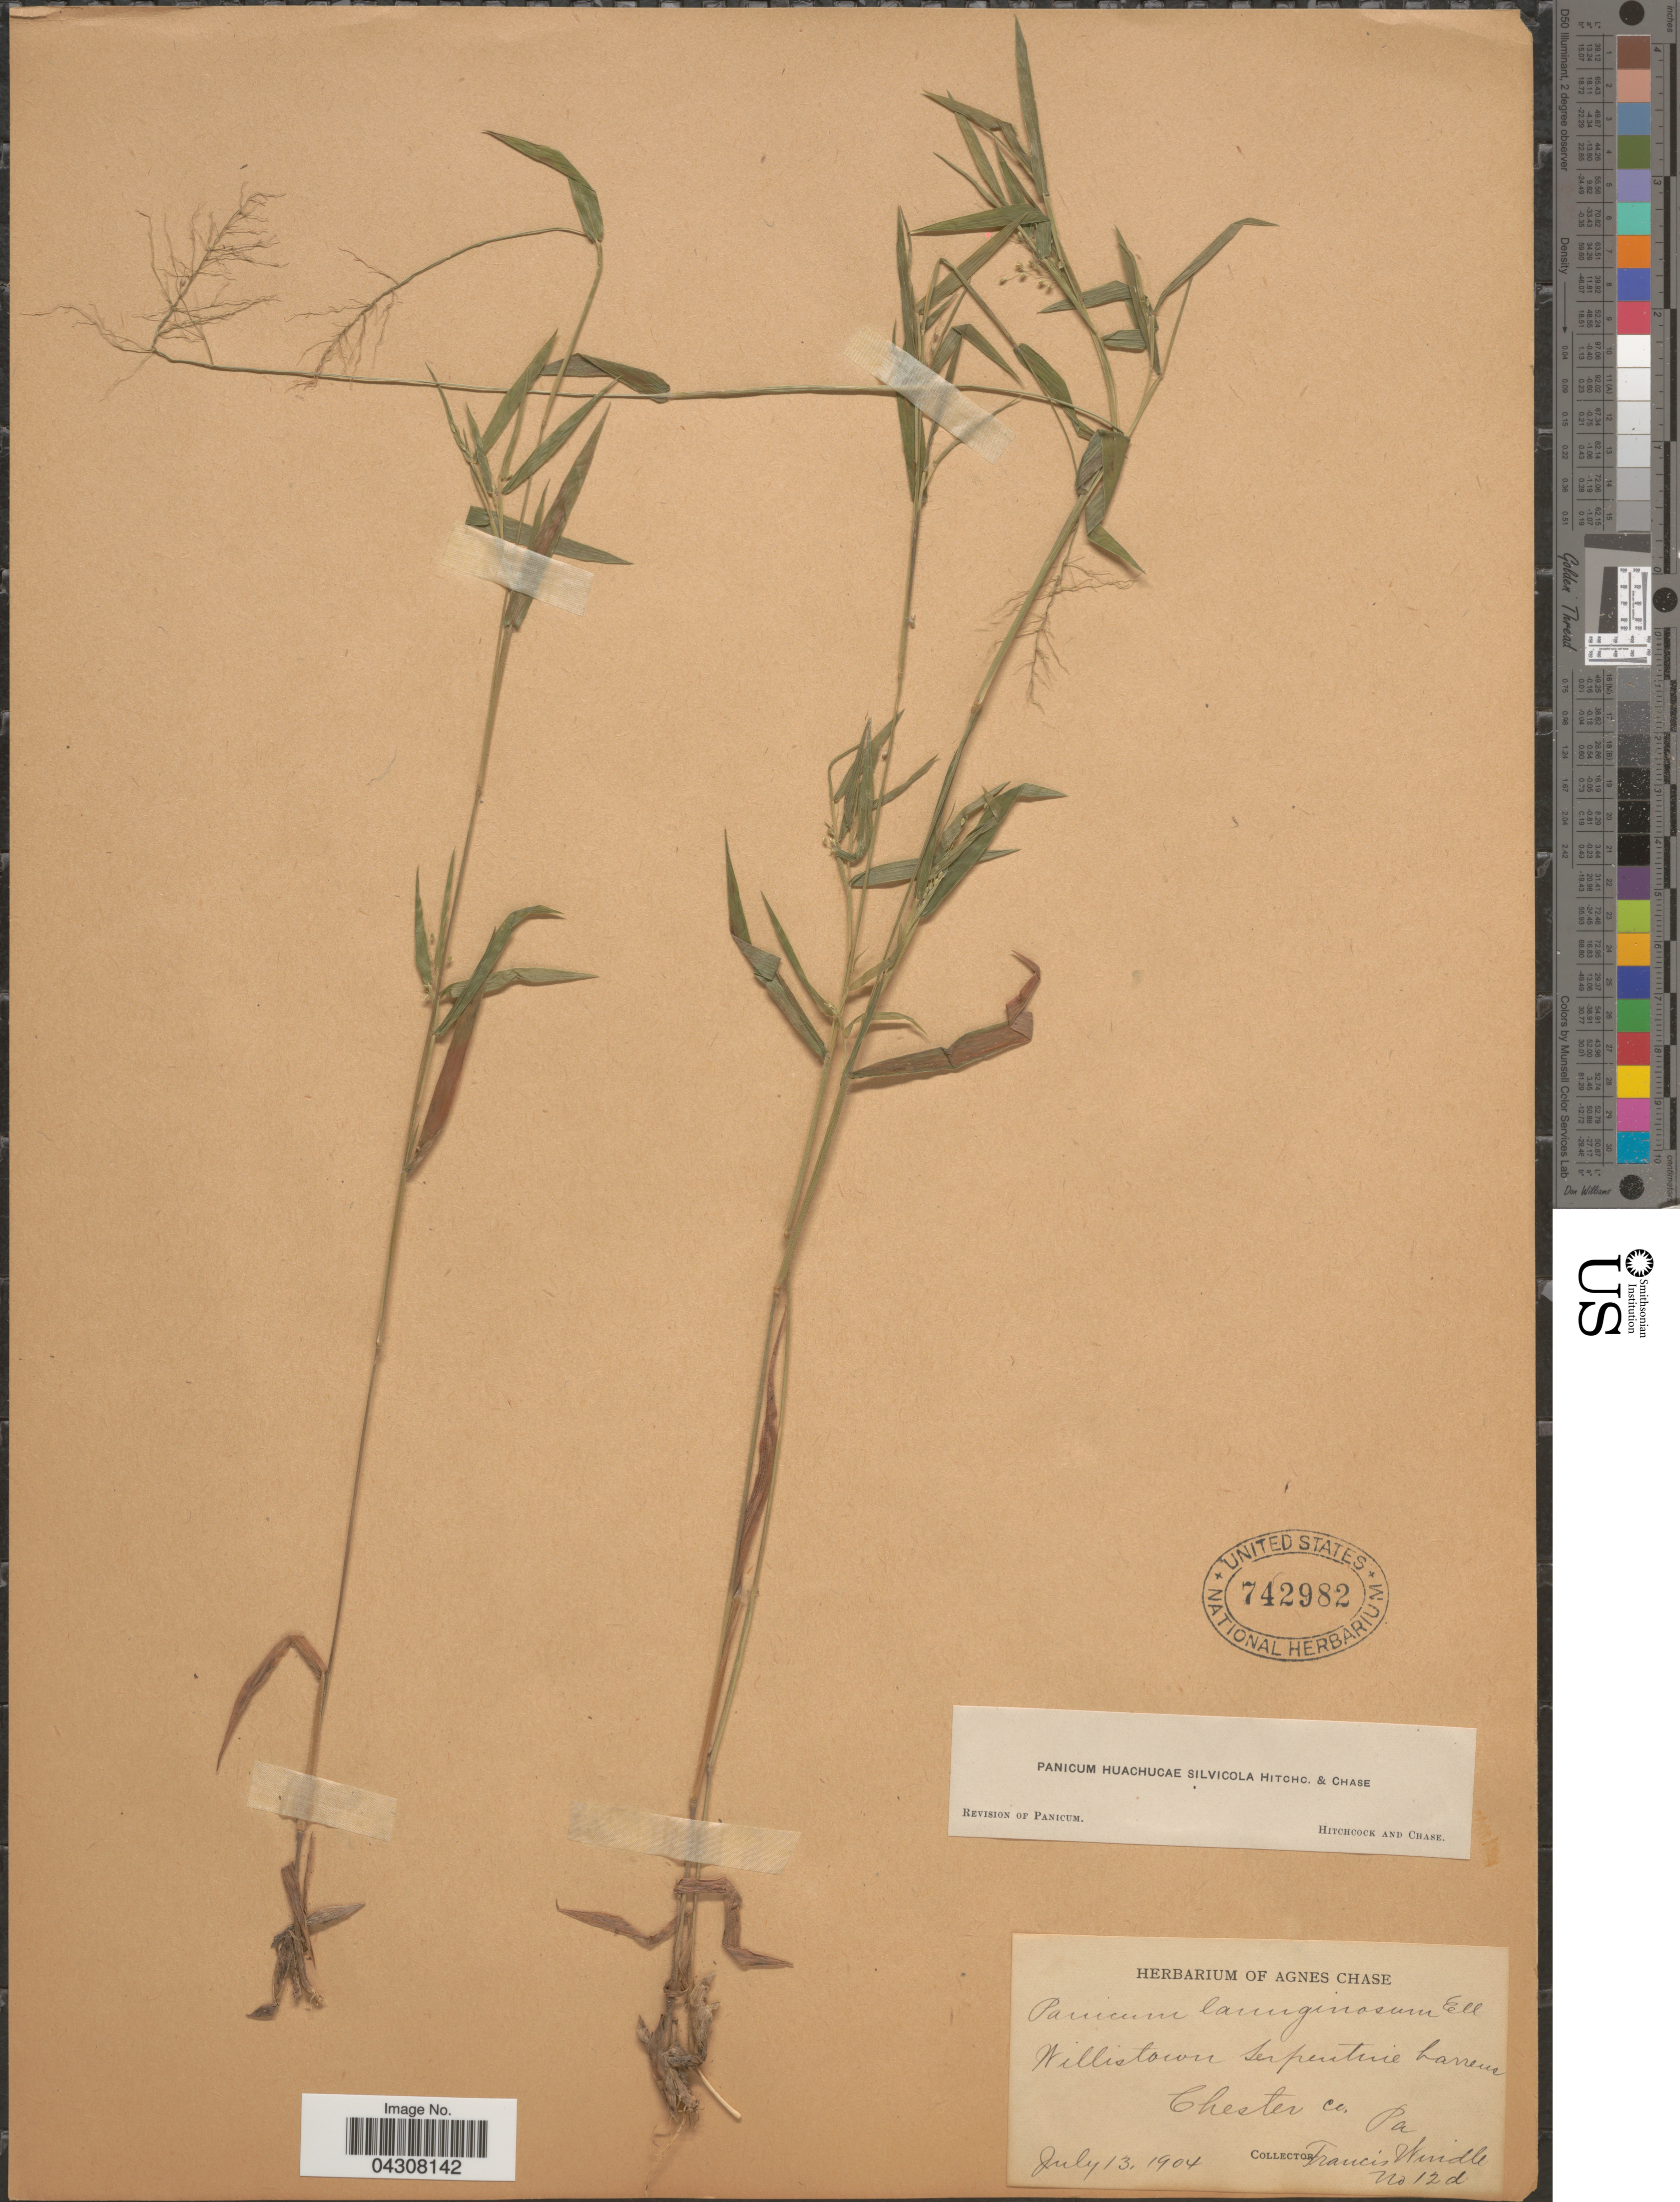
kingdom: Plantae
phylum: Tracheophyta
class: Liliopsida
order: Poales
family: Poaceae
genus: Dichanthelium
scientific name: Dichanthelium acuminatum var. acuminatum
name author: (Sw.) Gould & C.A. Clark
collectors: F. Windle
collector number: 12d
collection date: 1904-07-13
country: United States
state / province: Pennsylvania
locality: Willistown Serpentine barrens Chester co.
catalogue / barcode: US 742982